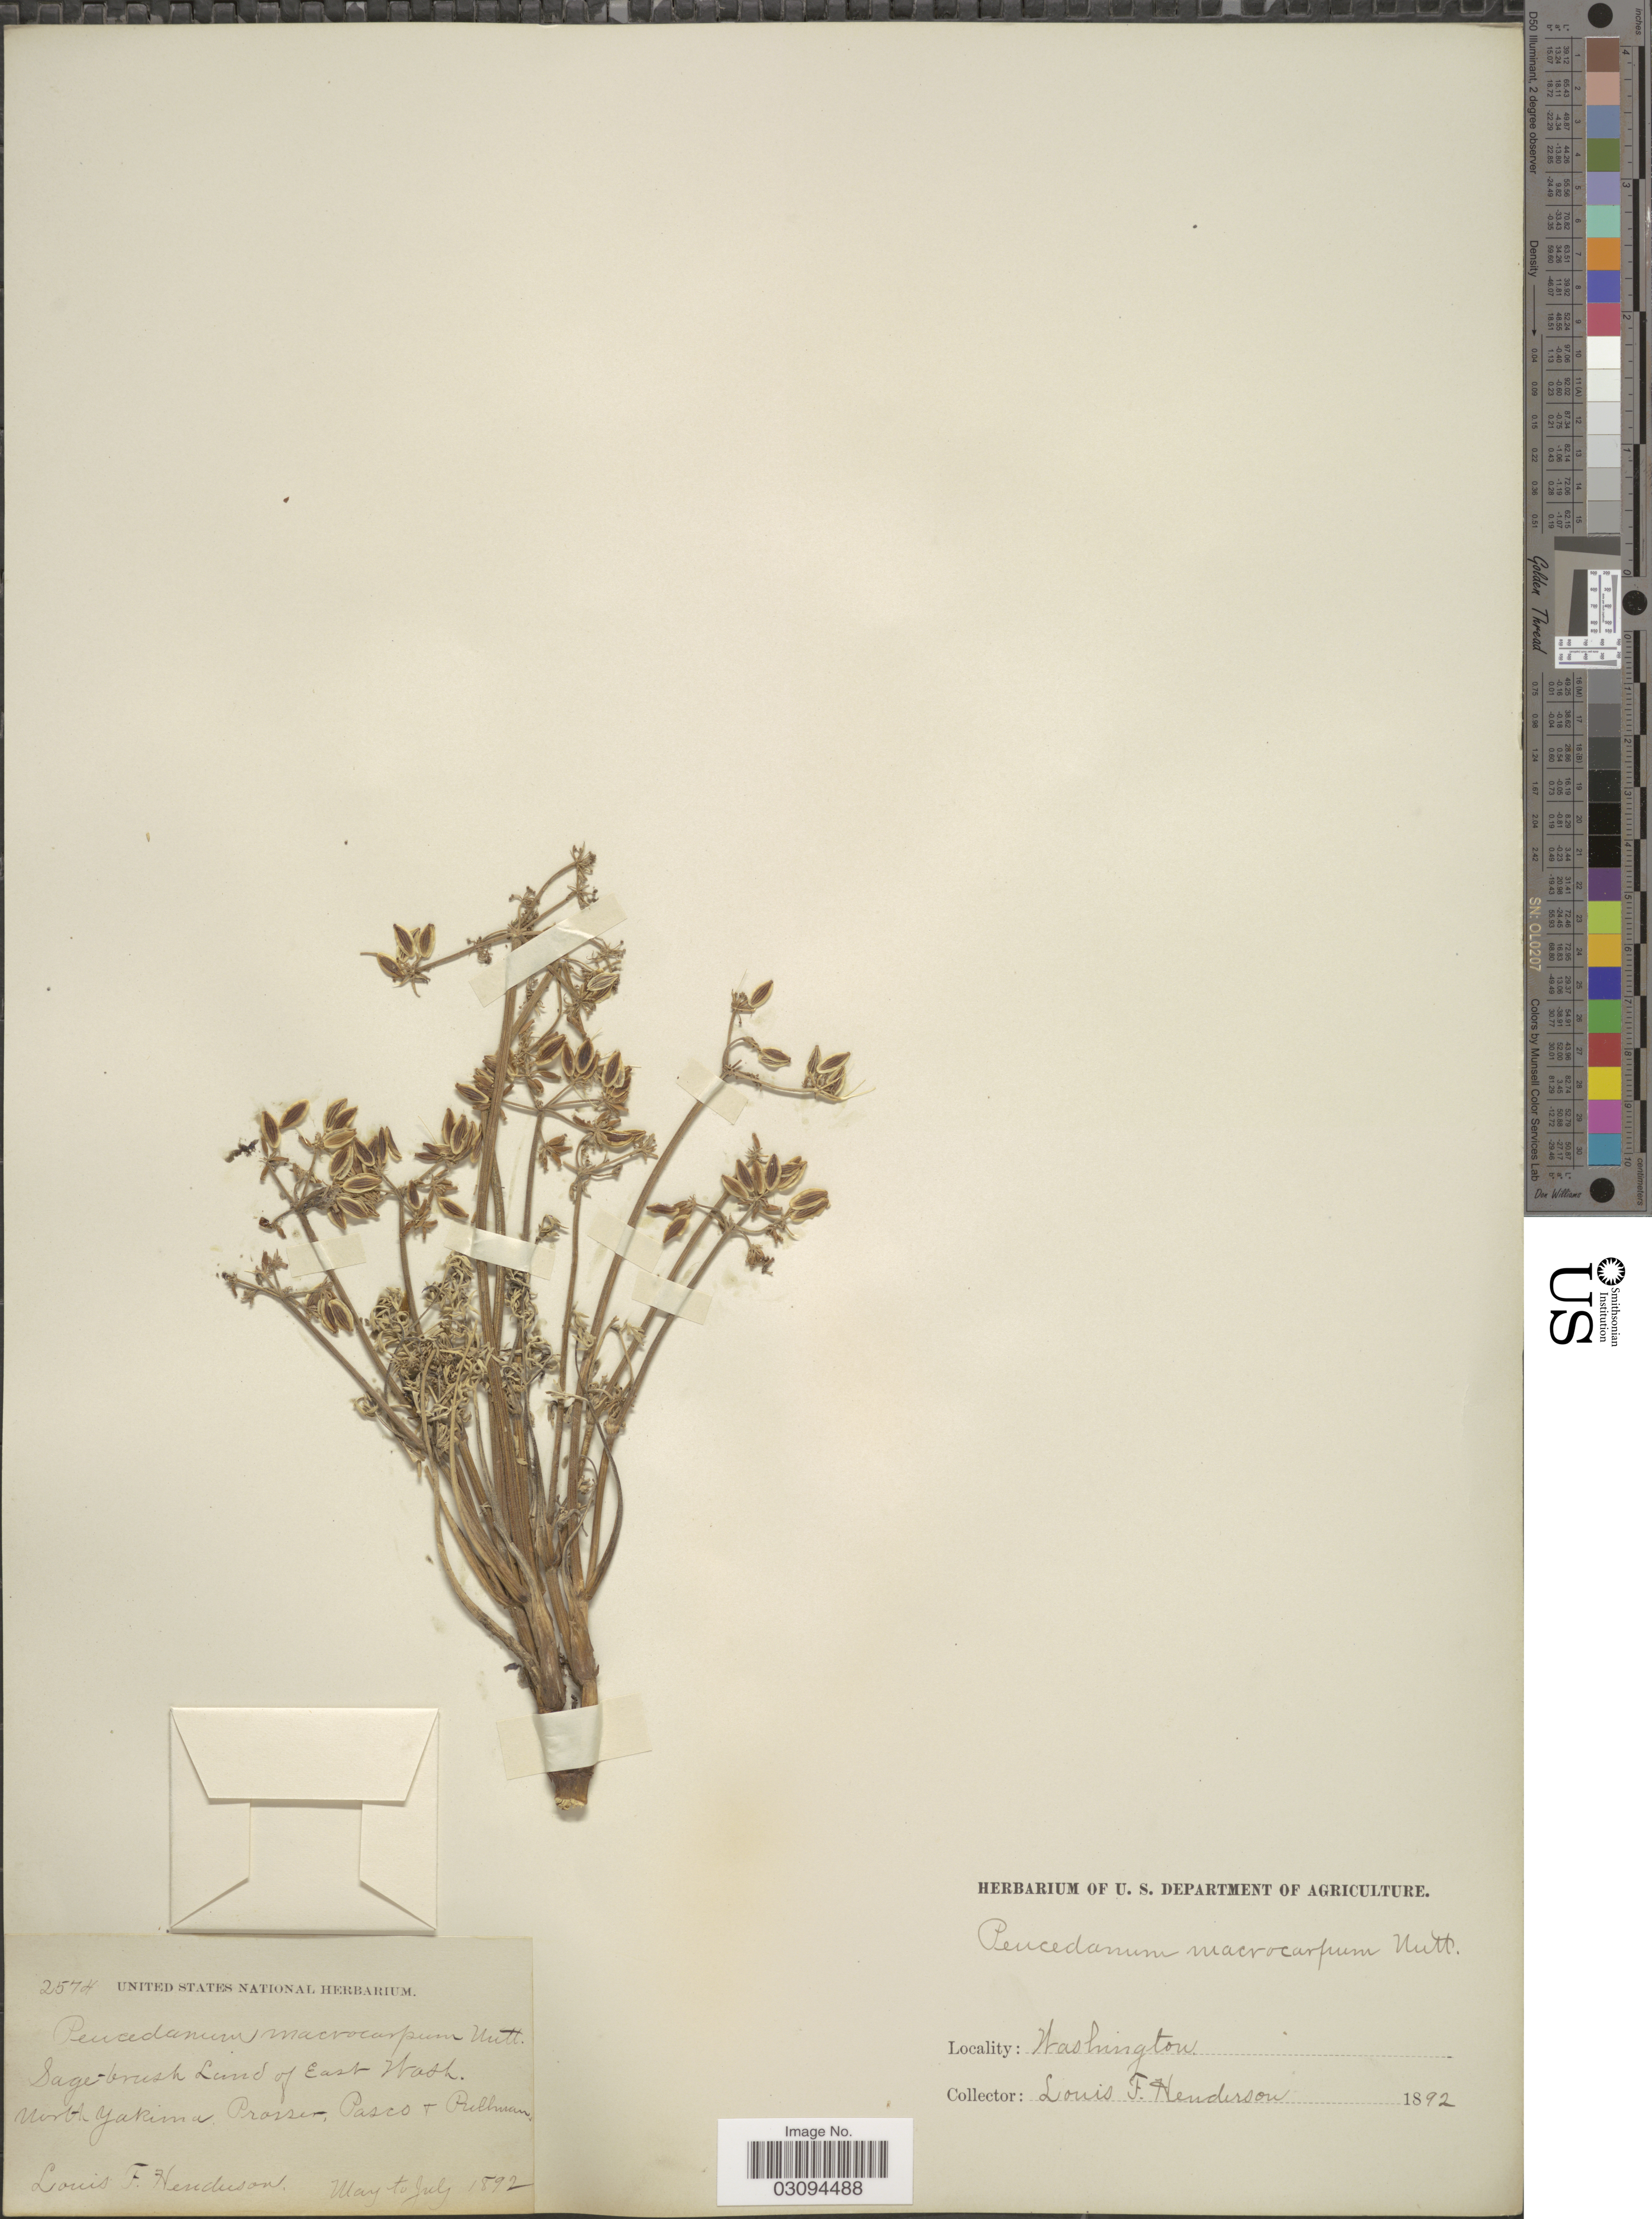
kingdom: Plantae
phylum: Tracheophyta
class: Magnoliopsida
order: Apiales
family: Apiaceae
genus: Lomatium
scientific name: Lomatium macrocarpum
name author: (Hook. et al.) J.M. Coult. & Rose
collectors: L. Henderson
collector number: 2574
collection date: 1892-05/1892-07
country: United States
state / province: Washington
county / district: Yakima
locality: Sage-brush Land of East Wash. North Yakima, Prosser, Pasco & Pullman.